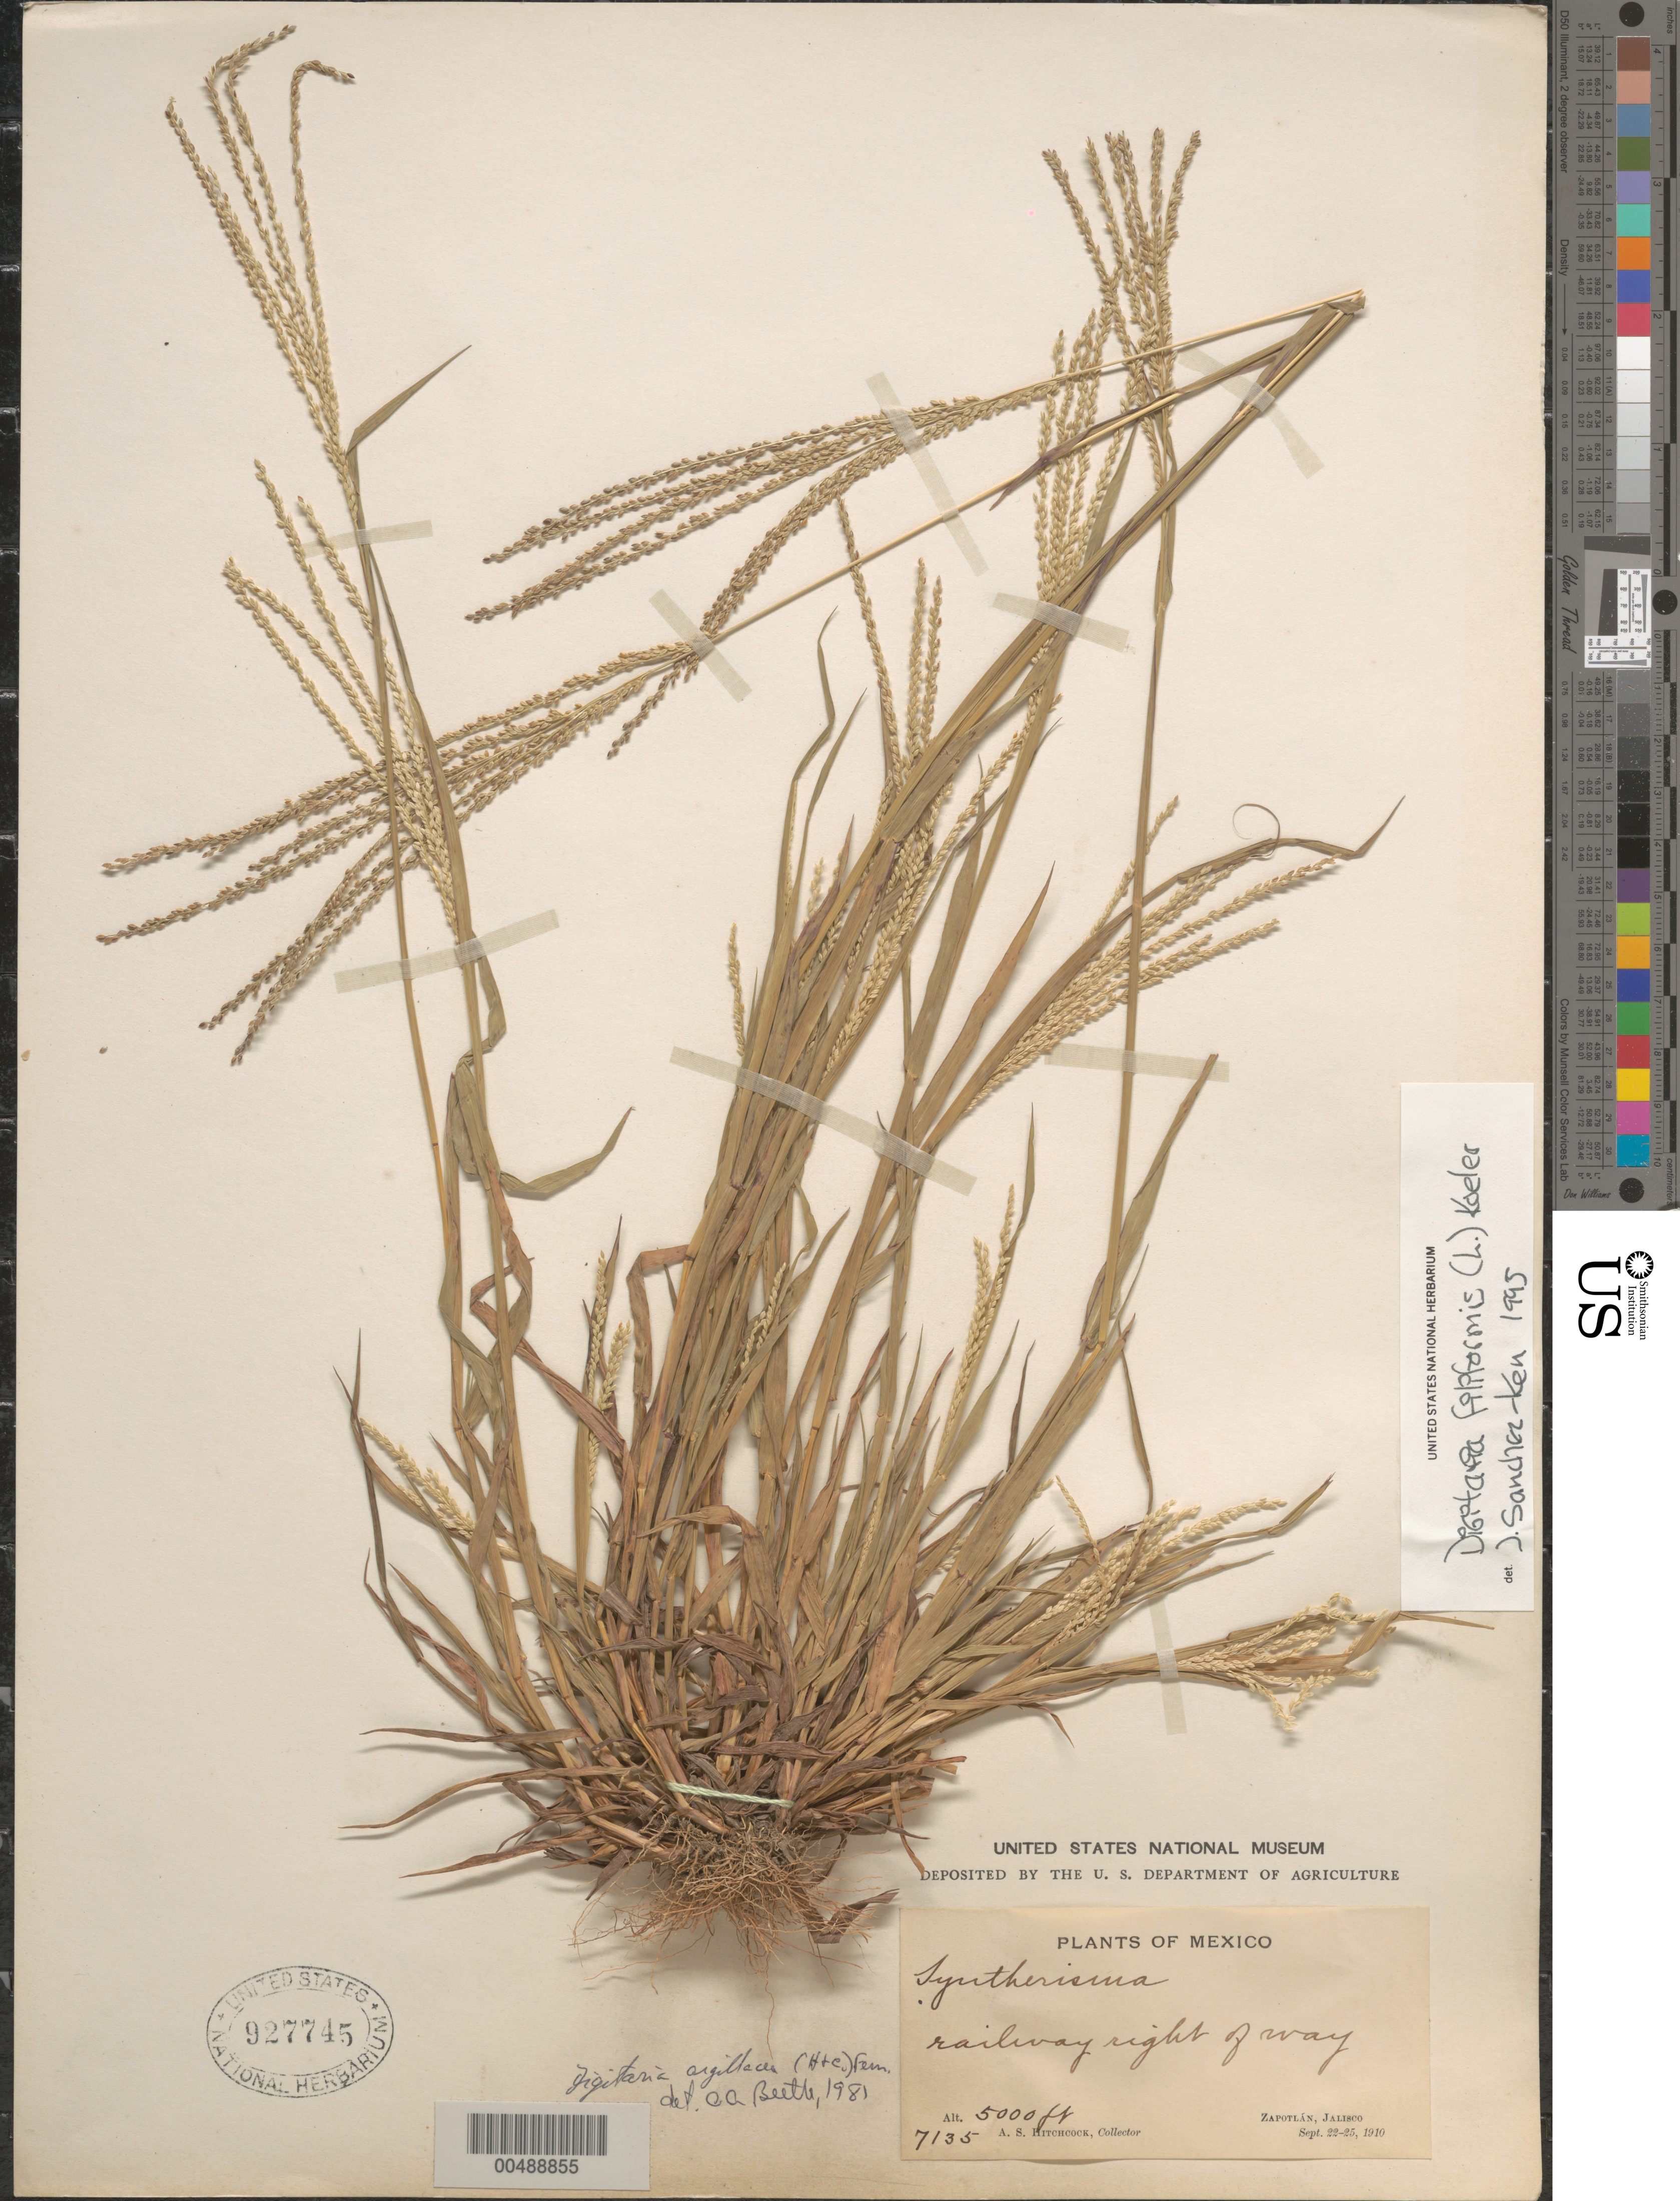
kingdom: Plantae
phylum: Tracheophyta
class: Liliopsida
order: Poales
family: Poaceae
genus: Digitaria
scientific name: Digitaria filiformis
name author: (L.) Koeler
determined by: Sánchez-Ken, J. G.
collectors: A. S. Hitchcock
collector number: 7135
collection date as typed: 22 Sep 1910 to 25 Sep 1910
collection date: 1910-09-22/1910-09-25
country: Mexico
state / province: Jalisco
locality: Zapotlán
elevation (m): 1524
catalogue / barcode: US 927745